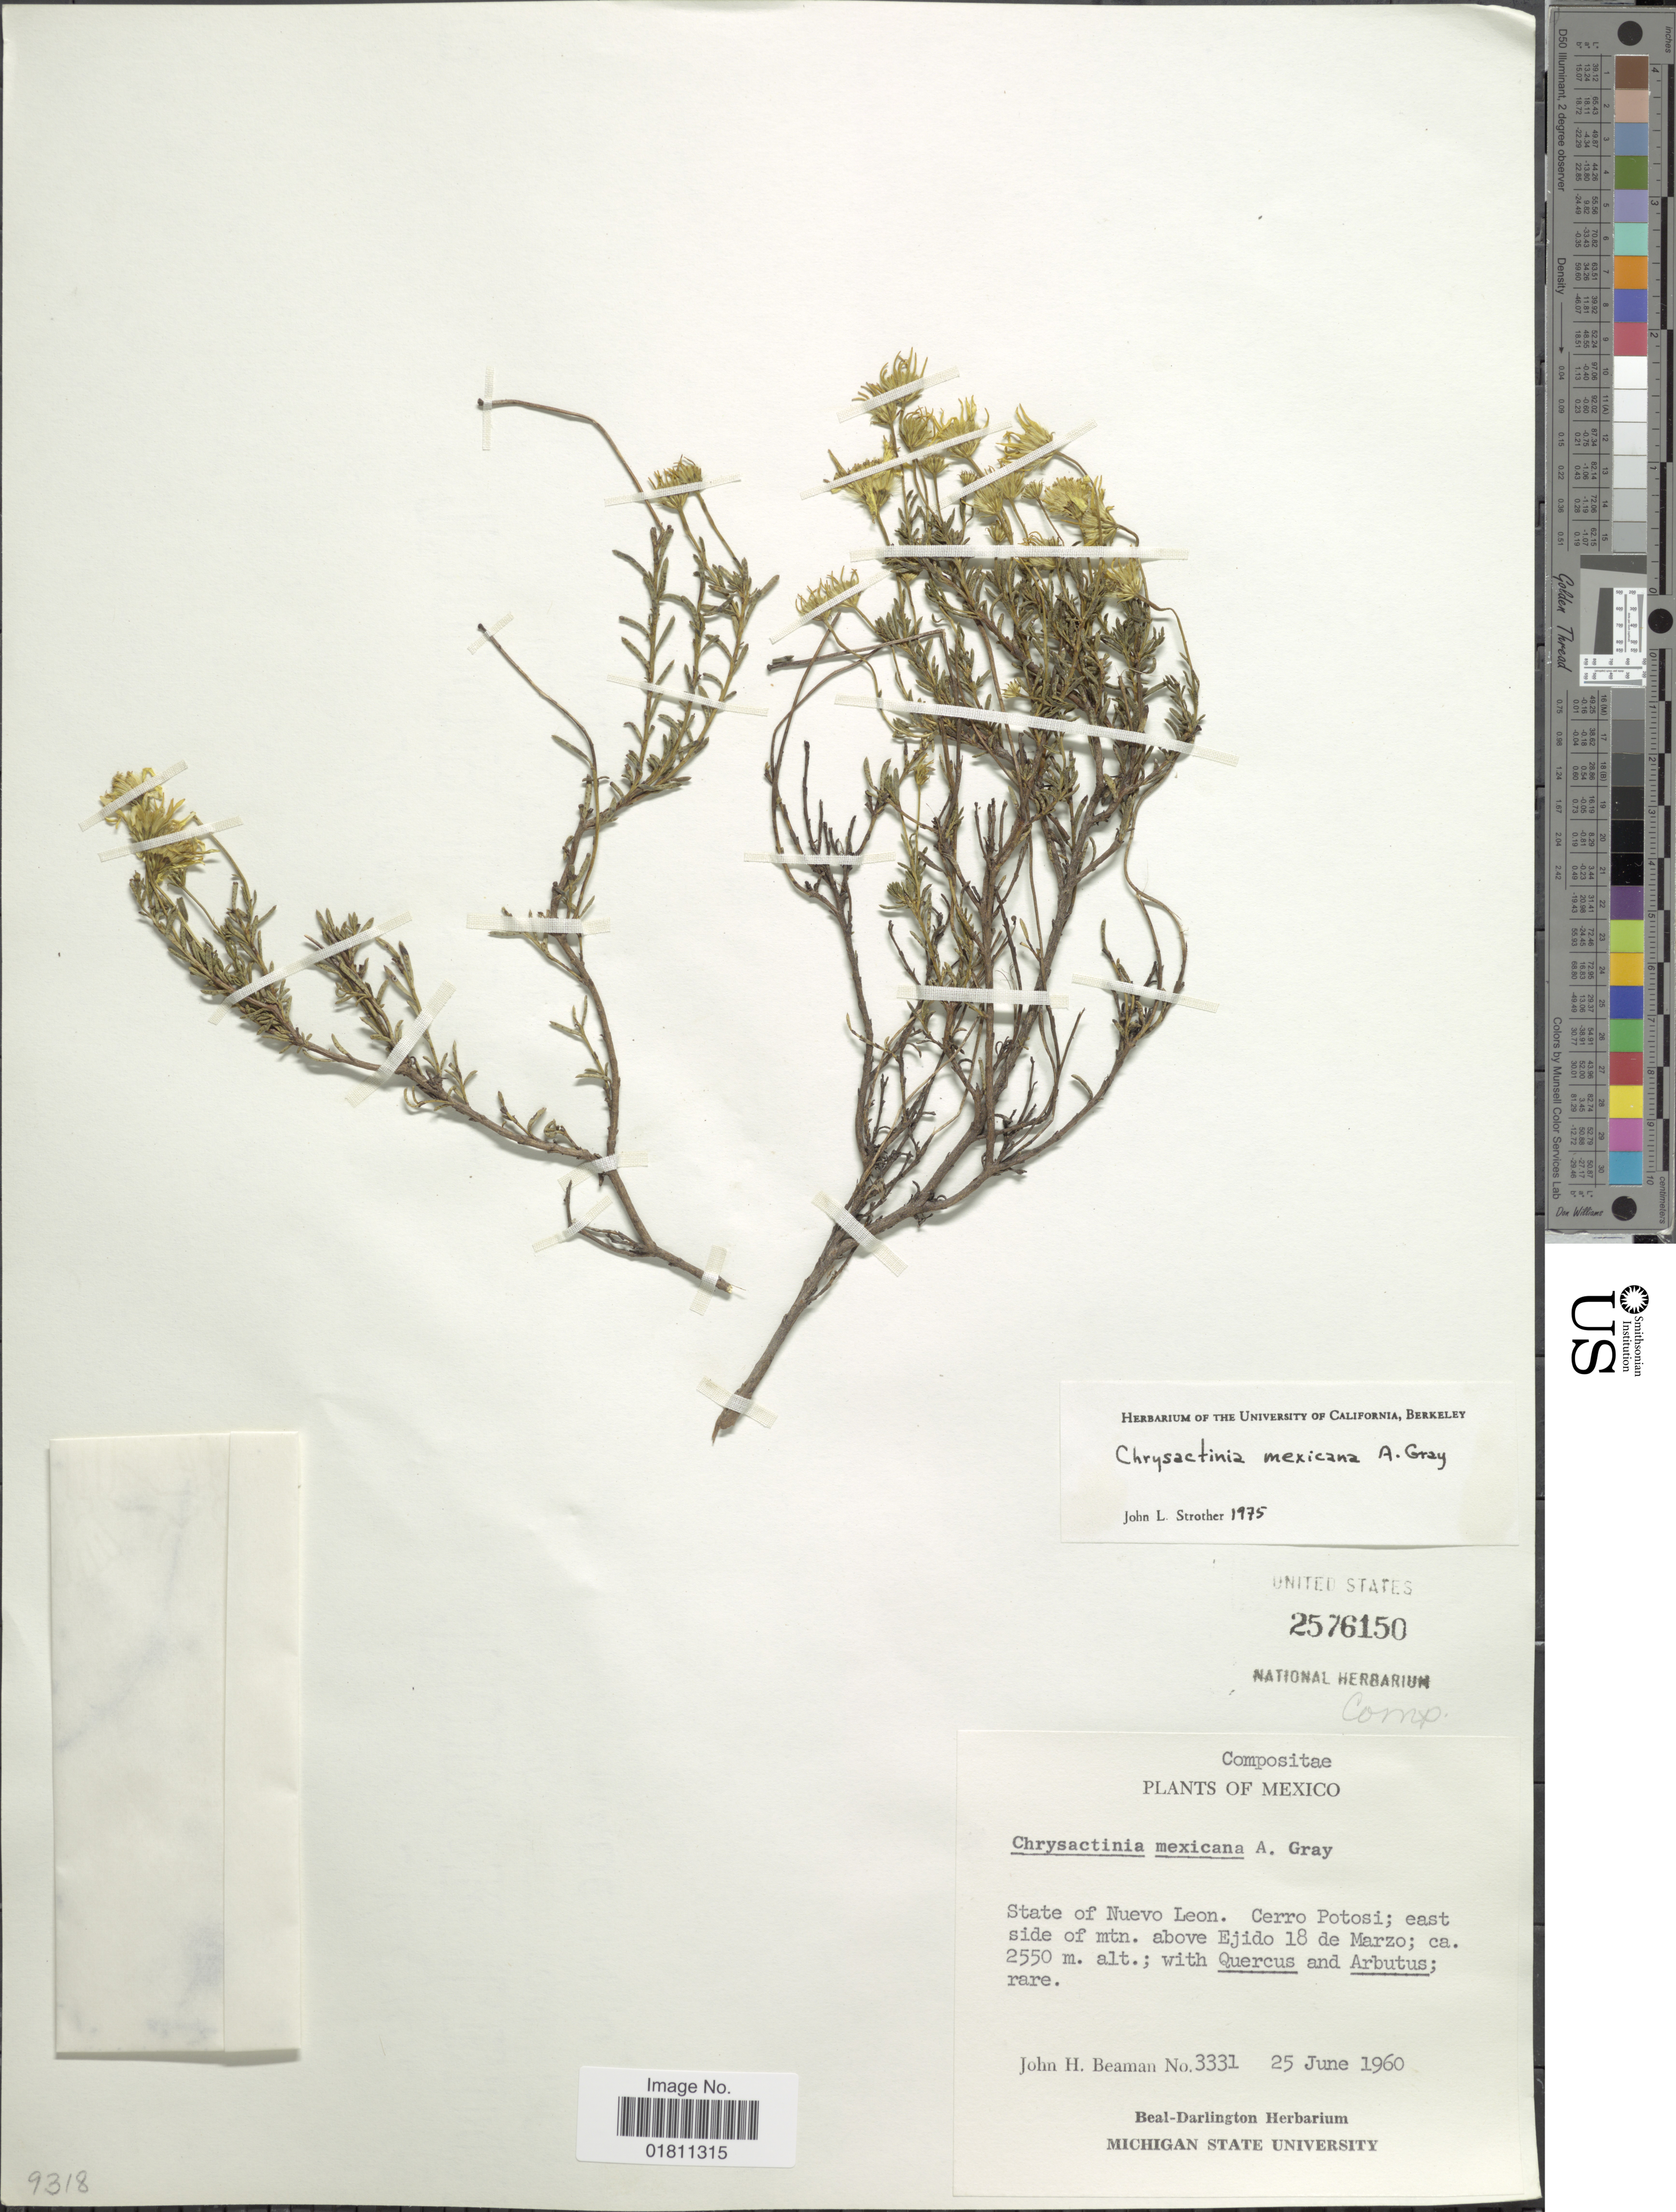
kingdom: Plantae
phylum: Tracheophyta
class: Magnoliopsida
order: Asterales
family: Asteraceae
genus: Chrysactinia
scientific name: Chrysactinia mexicana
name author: A. Gray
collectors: J. H. Beaman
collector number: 3331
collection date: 1960-06-25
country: Mexico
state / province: Nuevo León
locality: Cerro Potosi; east side of Mtn. above Ejido 18 de Marzo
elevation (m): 2550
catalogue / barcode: US 2576150